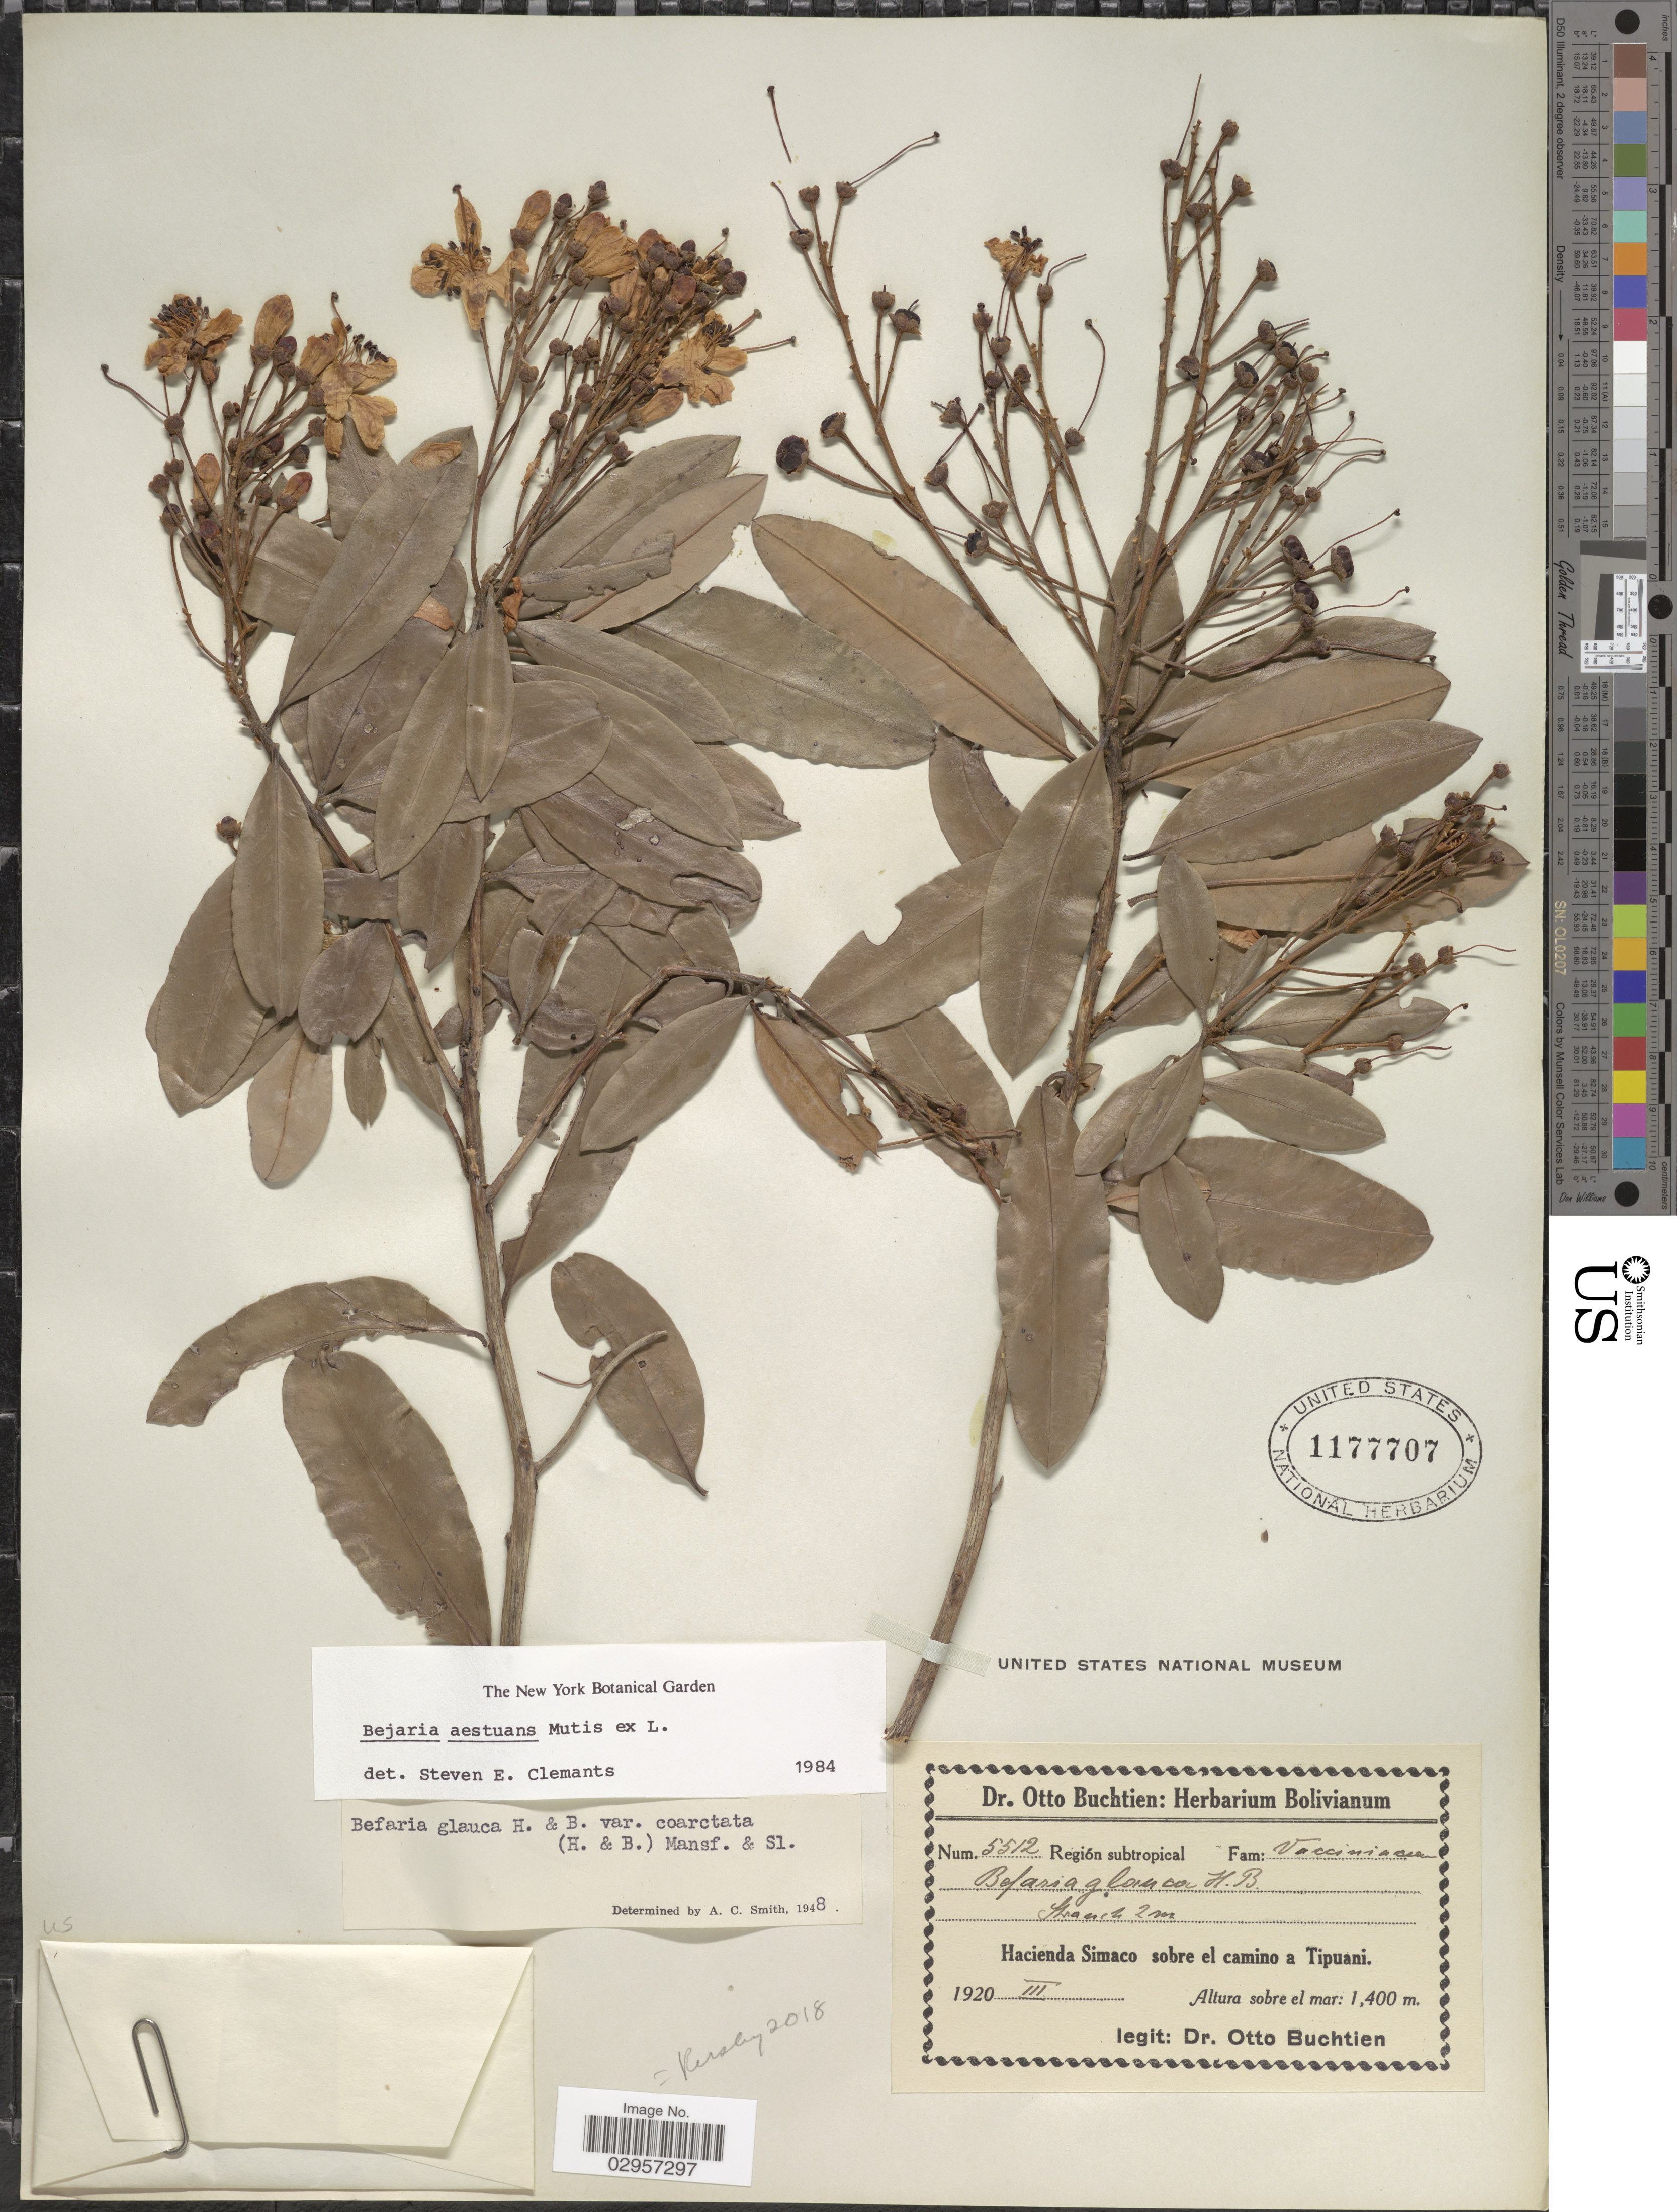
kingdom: Plantae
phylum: Tracheophyta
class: Magnoliopsida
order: Ericales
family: Ericaceae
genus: Befaria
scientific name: Befaria aestuans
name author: Mutis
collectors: O. Buchtien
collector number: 5512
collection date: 1920-03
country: Bolivia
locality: Región subtropical, Hacienda Simaco sobre el camino a Tipuani.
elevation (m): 1400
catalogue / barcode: US 1177707